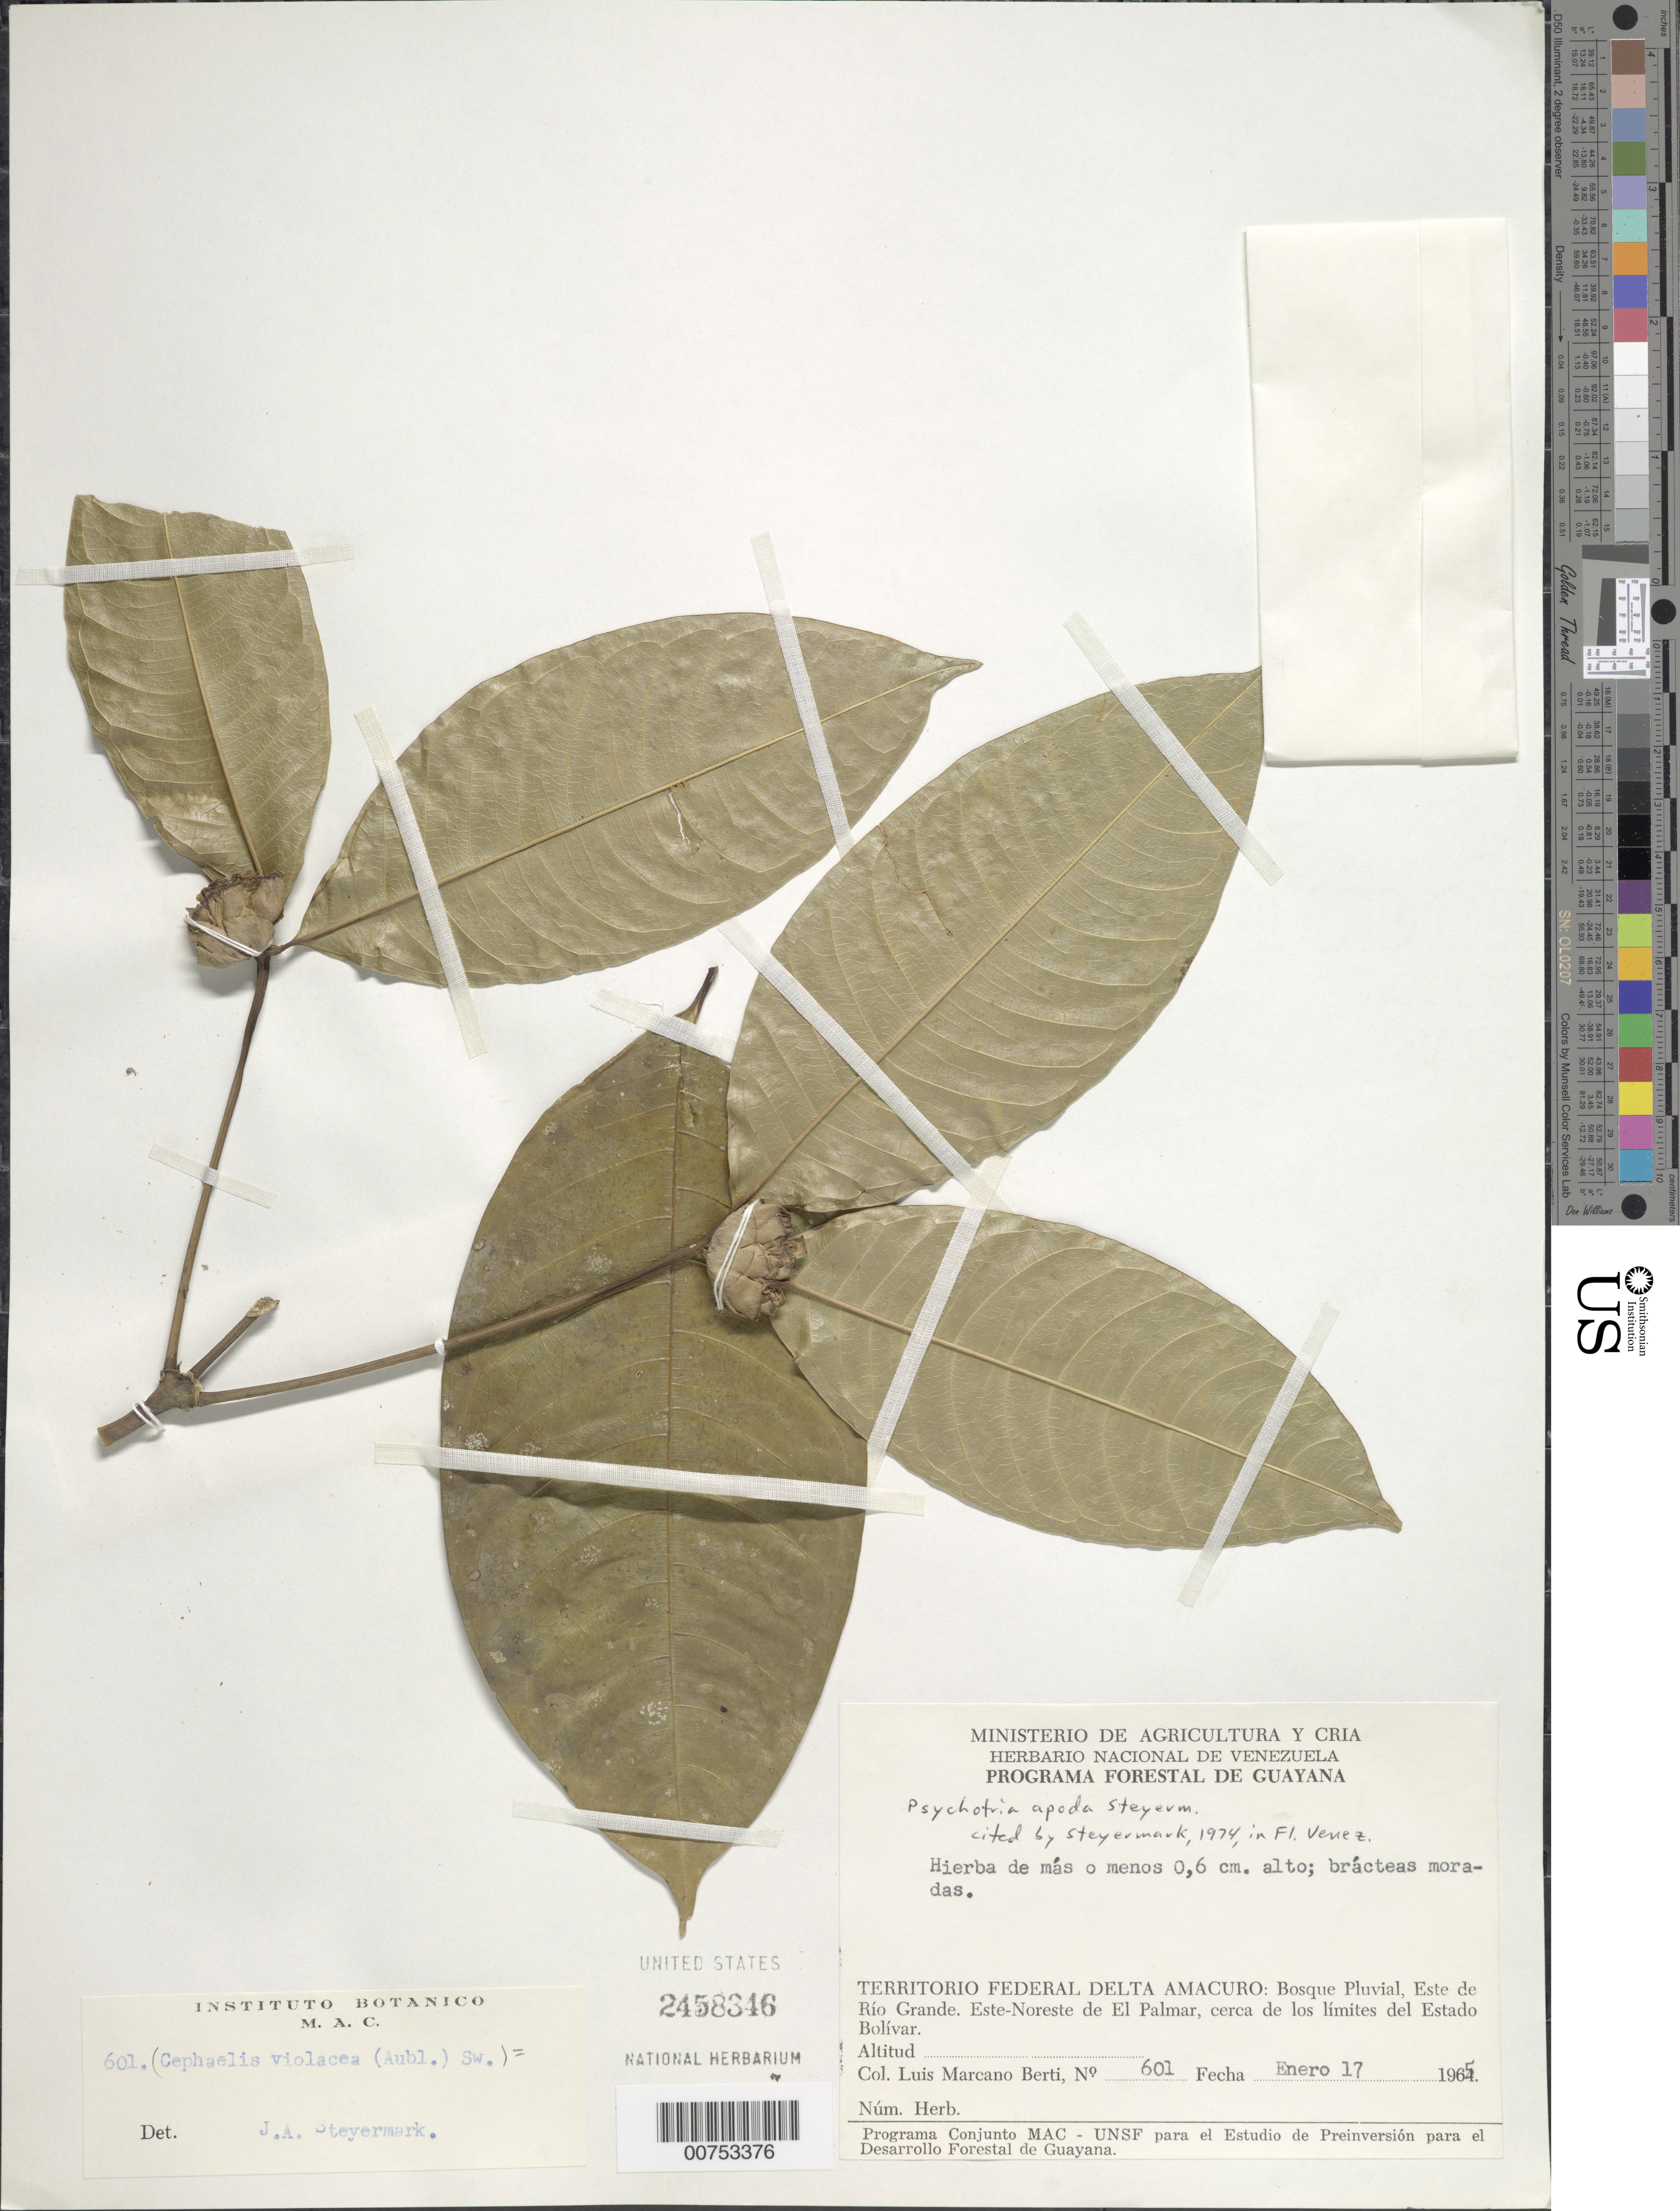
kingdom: Plantae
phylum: Tracheophyta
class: Magnoliopsida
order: Gentianales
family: Rubiaceae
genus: Psychotria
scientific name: Psychotria apoda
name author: Steyerm.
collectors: L. Marcano-Berti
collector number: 601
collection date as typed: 17-Jan-65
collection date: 1965-01-17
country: Venezuela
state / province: Delta Amacuro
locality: Este de Río Grande, ENE de El Palmar, cerca de los limites del Estado Bolívar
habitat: Bosque pluvial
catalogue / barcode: US 2458346